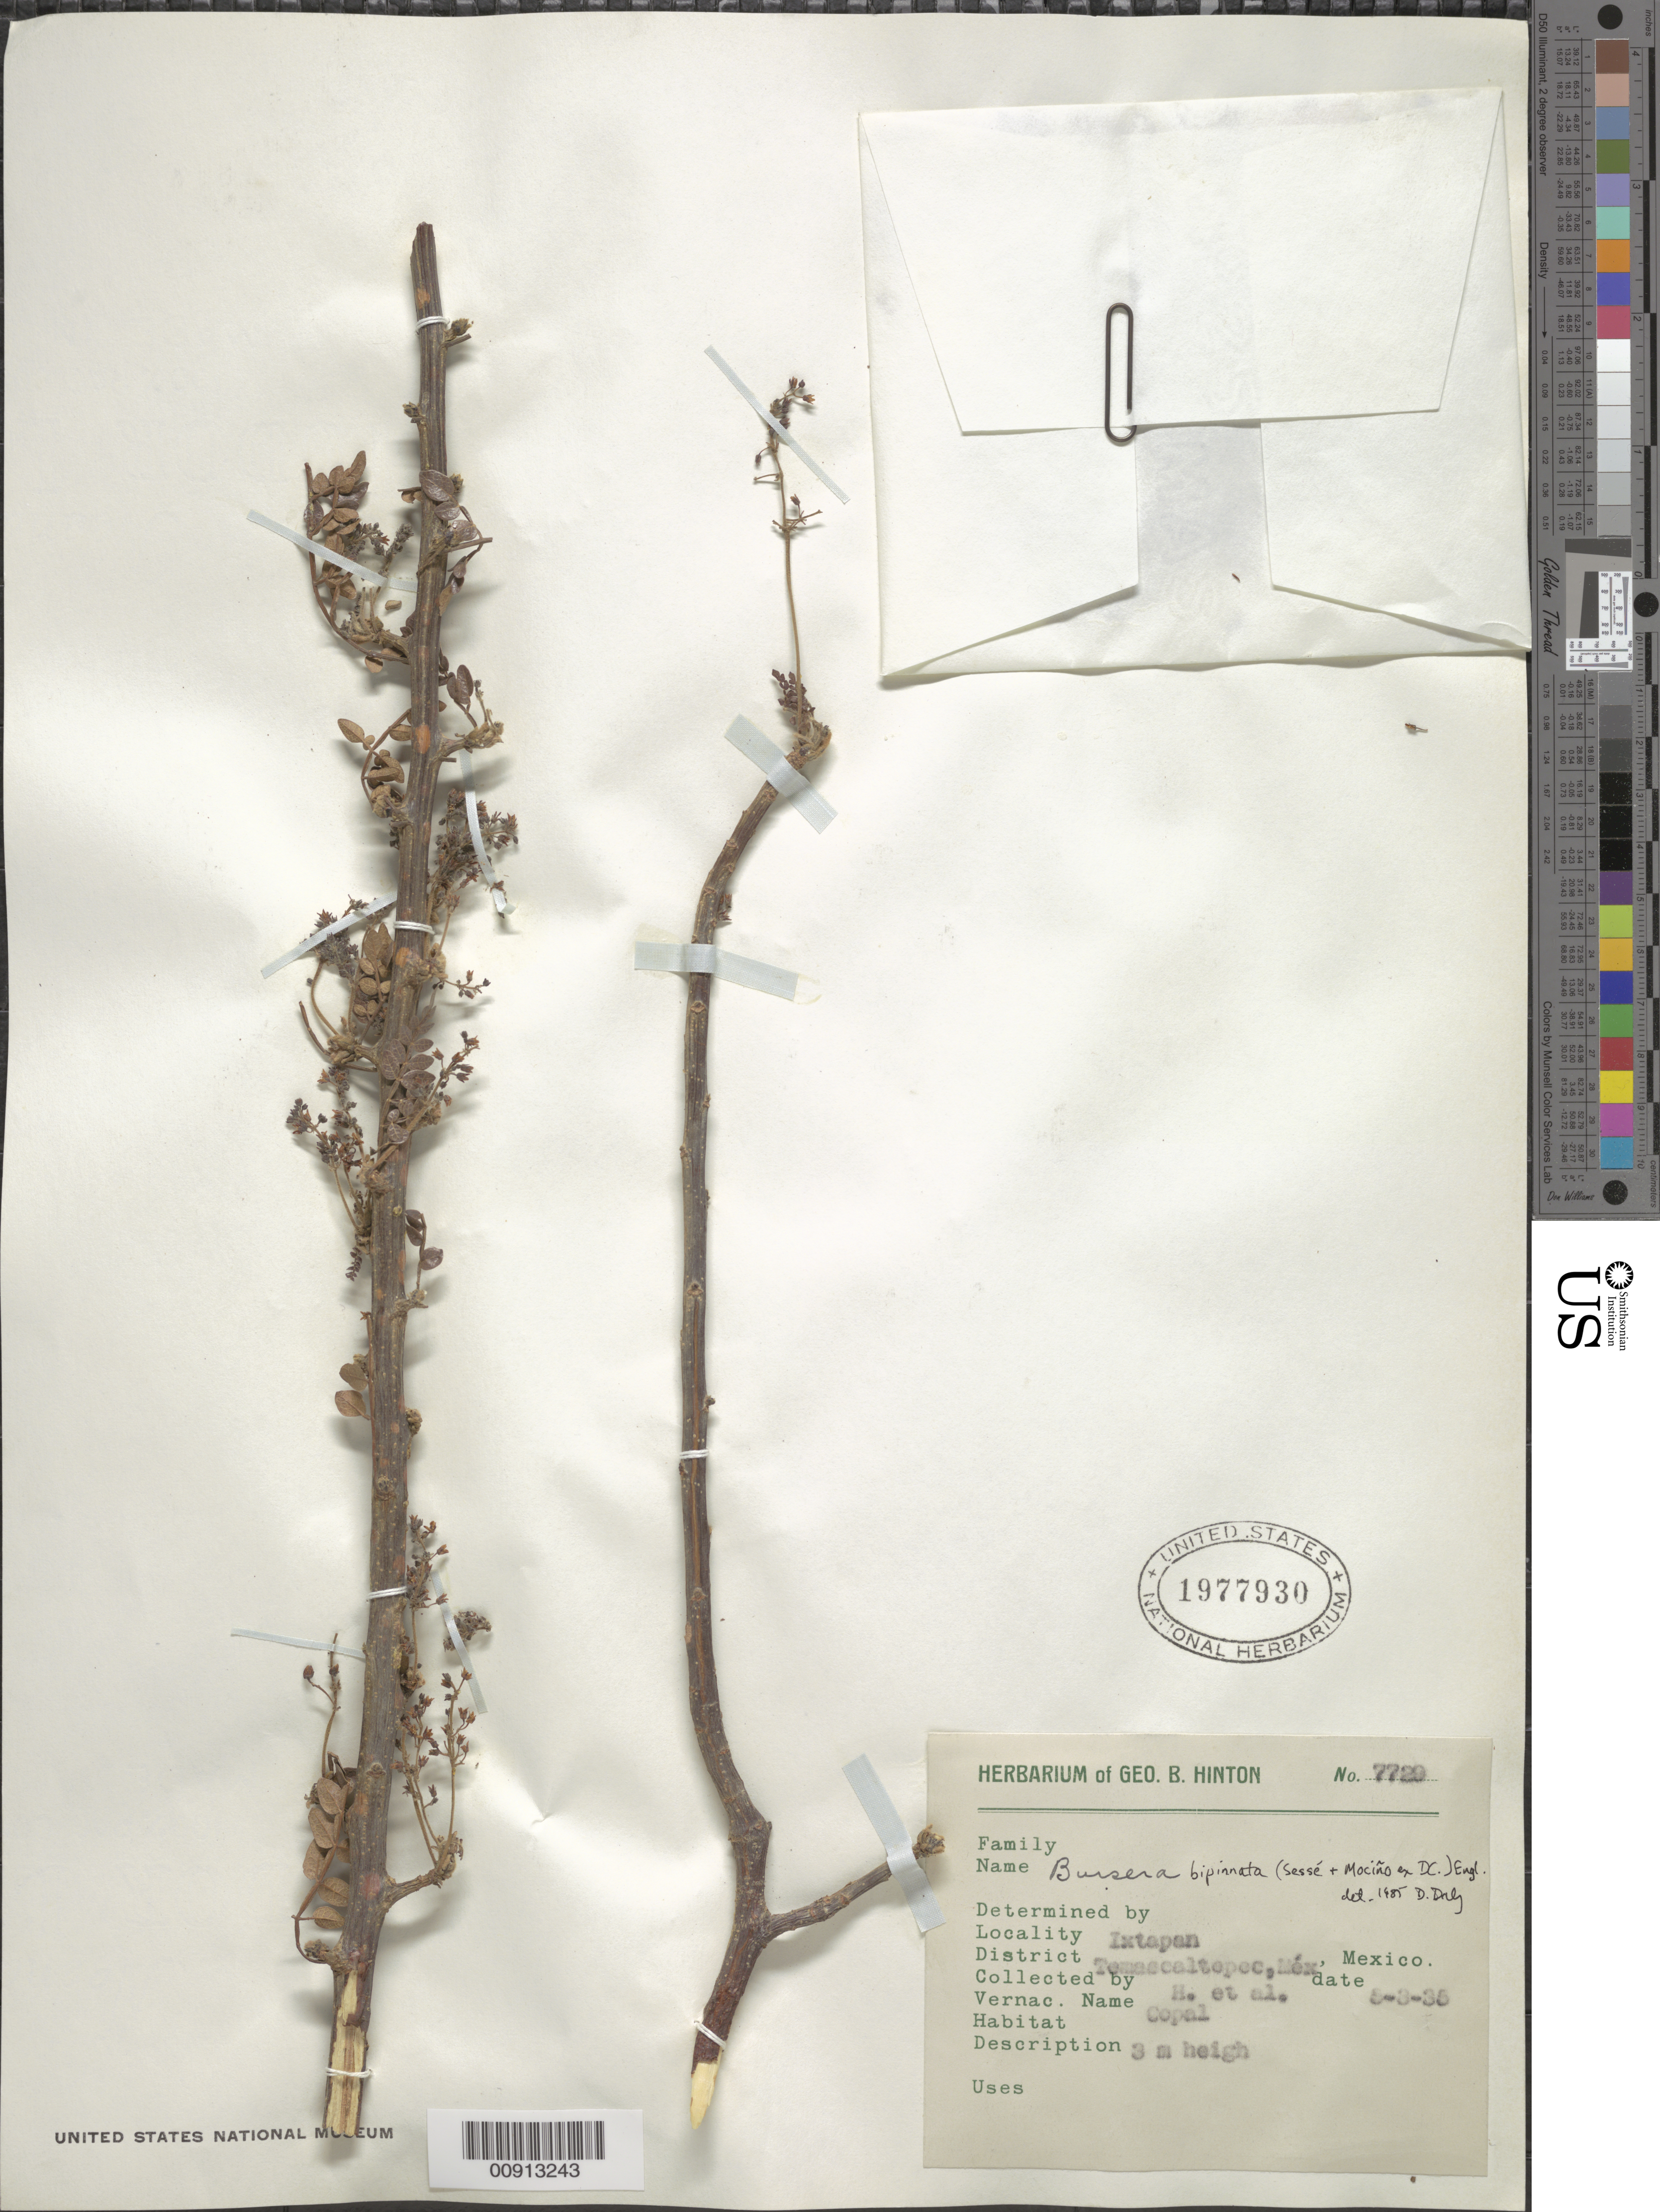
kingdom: Plantae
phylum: Tracheophyta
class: Magnoliopsida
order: Sapindales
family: Burseraceae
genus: Bursera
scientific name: Bursera bipinnata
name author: Engl.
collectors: G. B. Hinton & et al.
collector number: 7729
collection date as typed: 03 May 1935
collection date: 1935-05-03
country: Mexico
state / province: México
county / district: Temascaltepec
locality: Ixtapan, District Temascaltepec, State of México.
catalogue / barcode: US 1977930